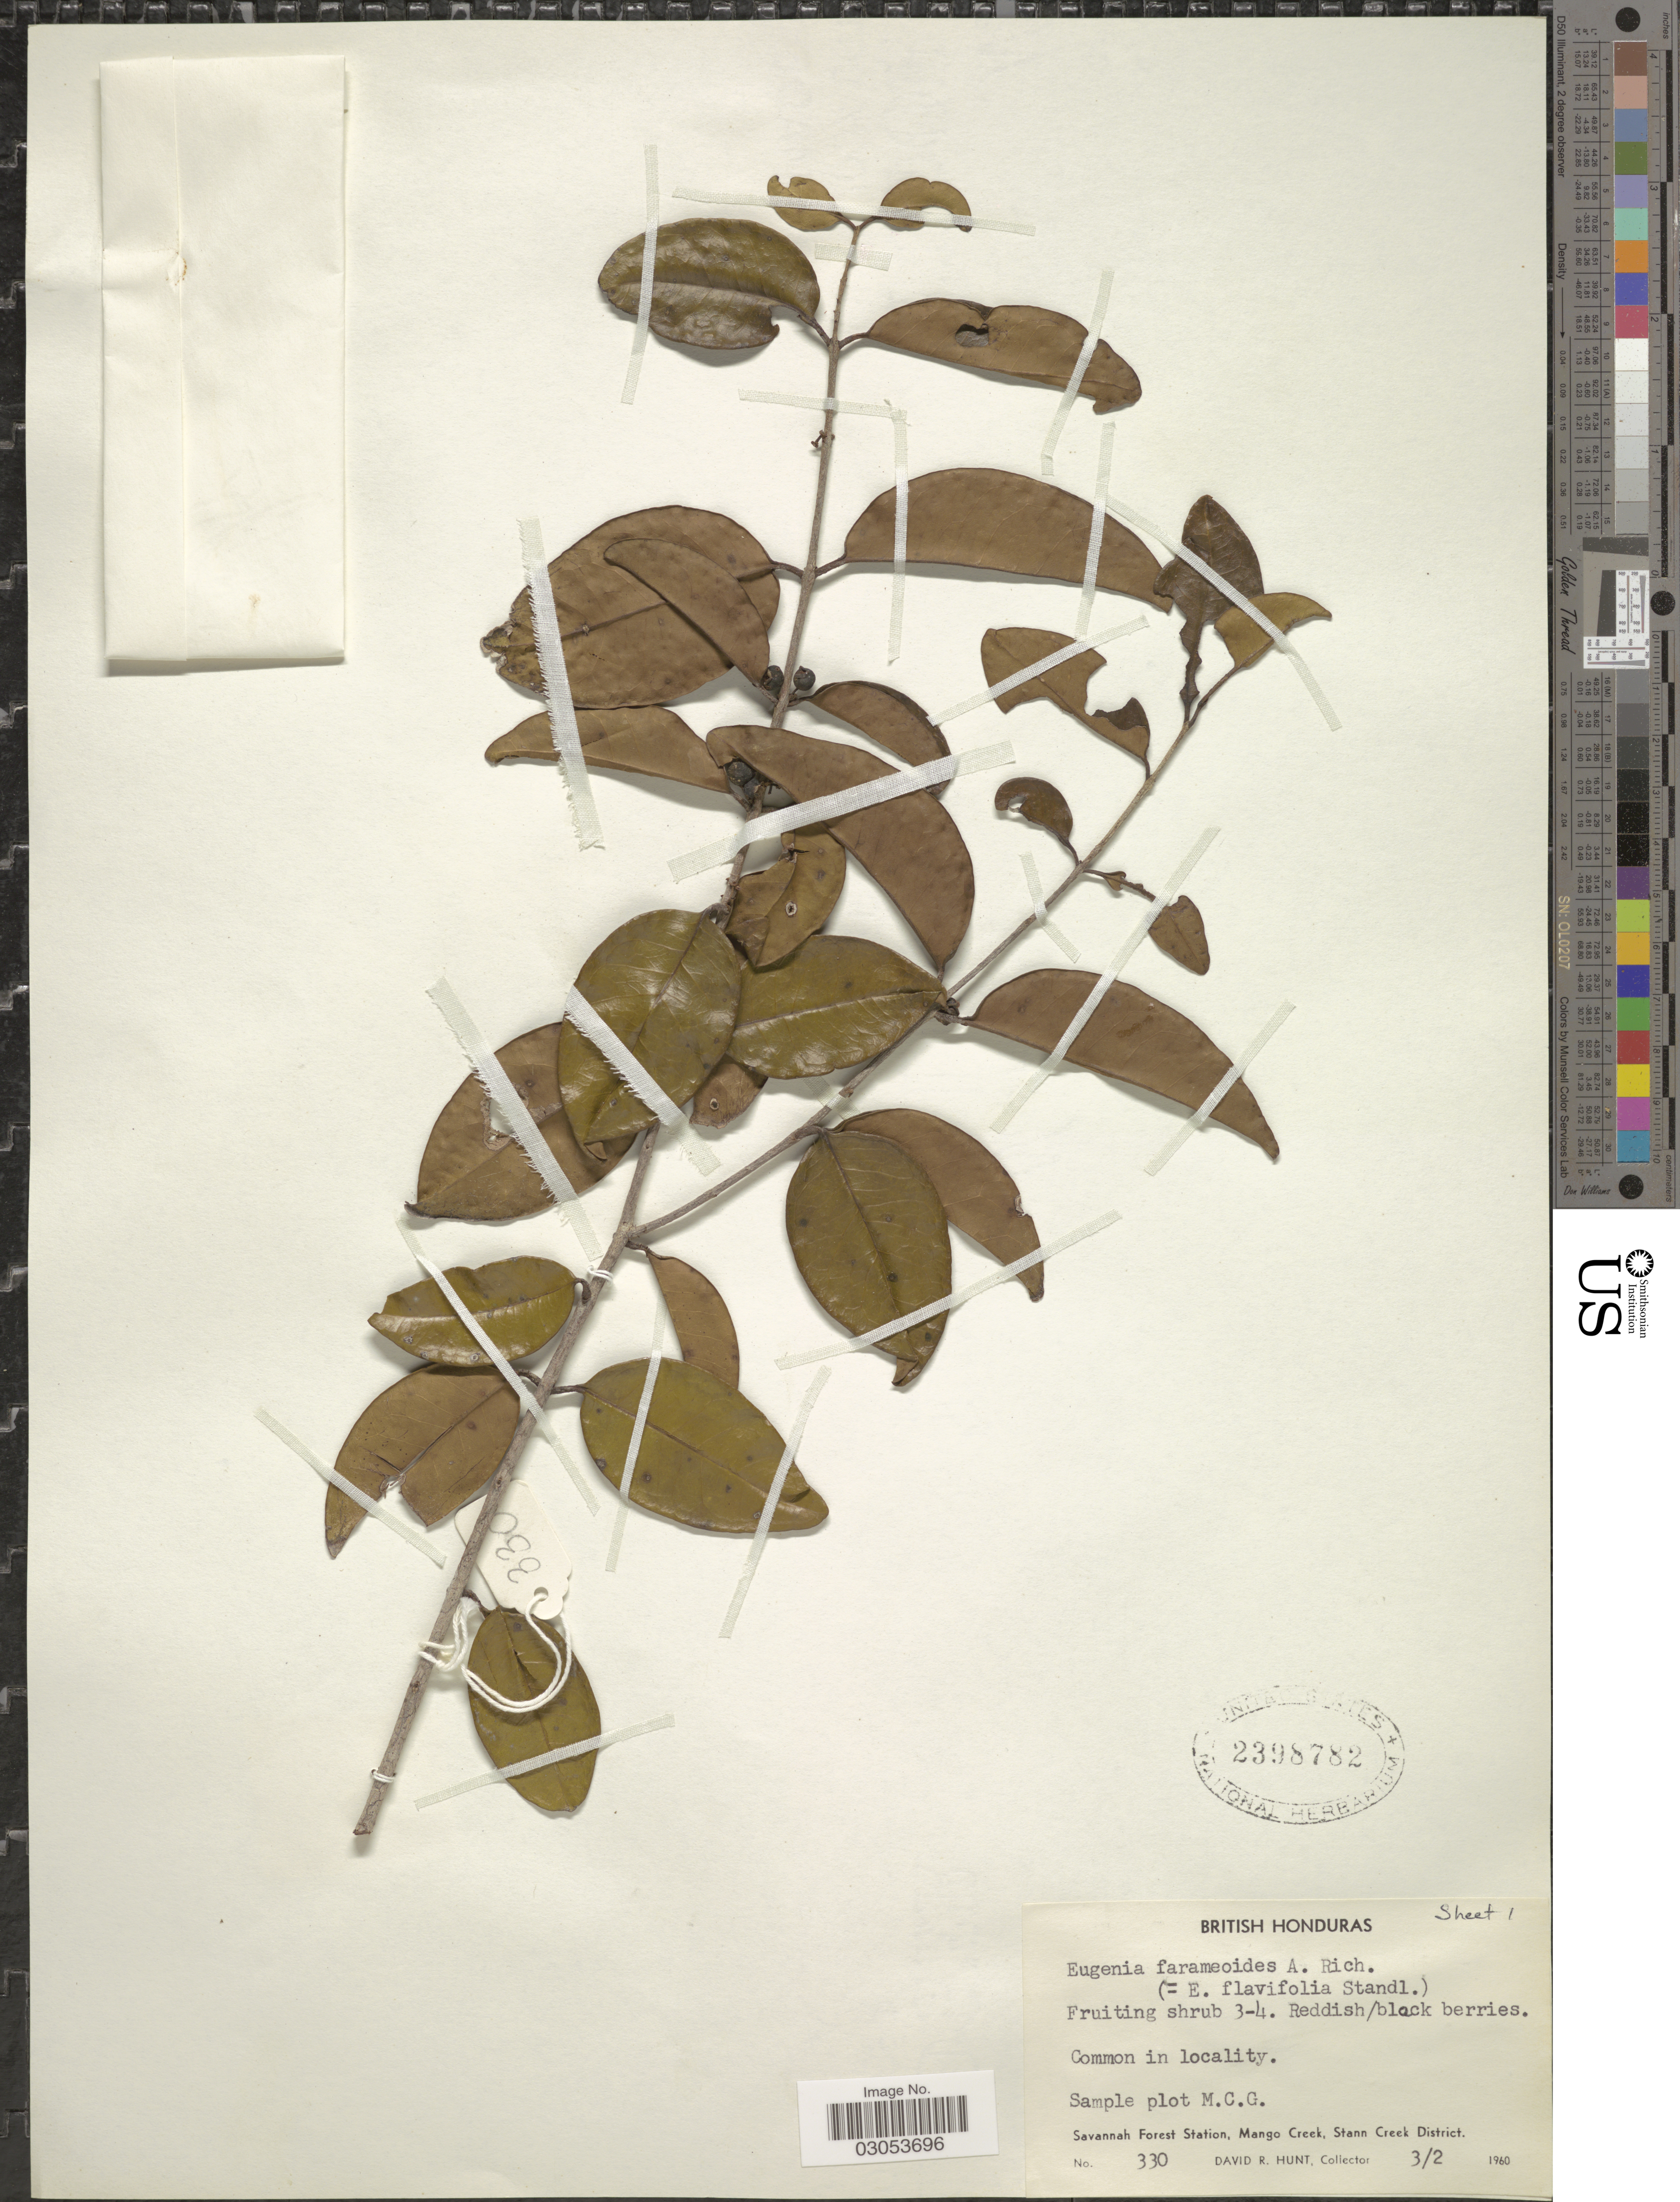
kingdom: Plantae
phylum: Tracheophyta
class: Magnoliopsida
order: Myrtales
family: Myrtaceae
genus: Eugenia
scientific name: Eugenia farameoides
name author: A. Rich.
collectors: D. R. Hunt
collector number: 330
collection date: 1960-02-03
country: Belize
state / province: Stann Creek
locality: British Honduras. Savannah Forest Station, Mango Creek, Stann Creek District.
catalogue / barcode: US 2398782